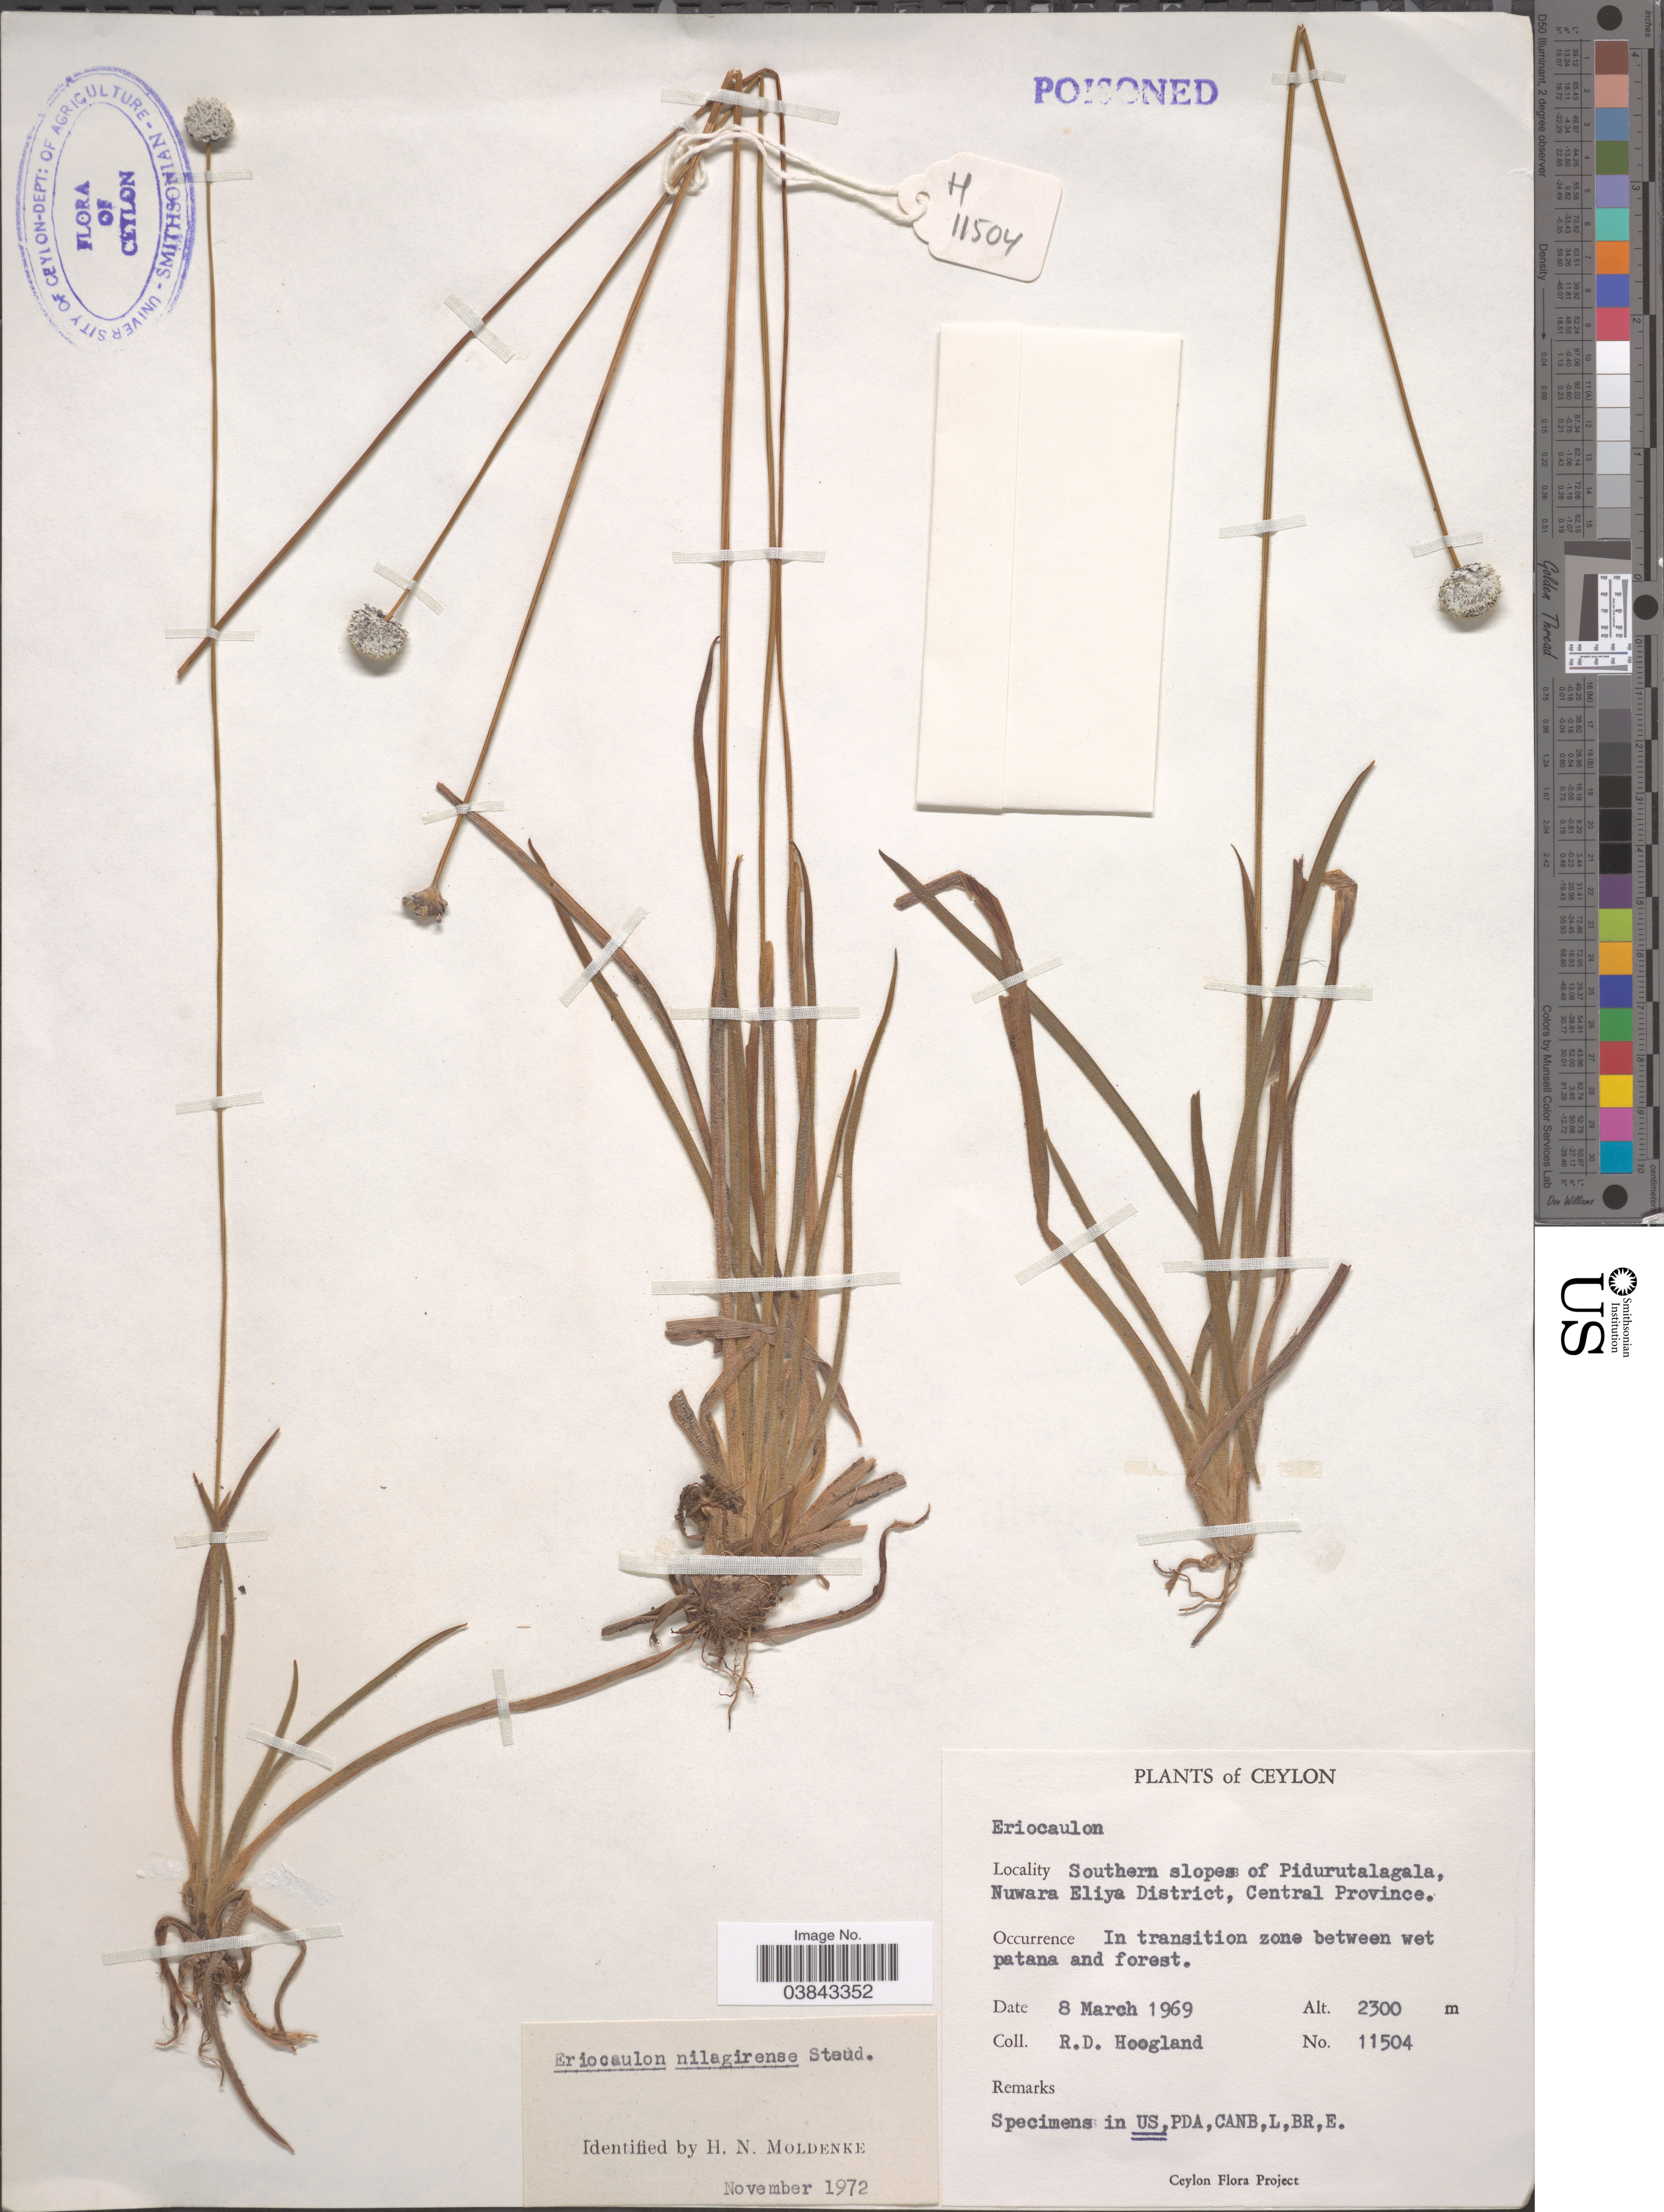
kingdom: Plantae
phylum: Tracheophyta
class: Liliopsida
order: Poales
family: Eriocaulaceae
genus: Eriocaulon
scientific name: Eriocaulon brownianum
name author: Mart.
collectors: R. D. Hoogland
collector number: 11504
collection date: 1969-03-08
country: Sri Lanka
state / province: Central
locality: Ceylon. Southern slopes of Pidurutalagala, Nuwara Eliya District, Central Province.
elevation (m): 2300